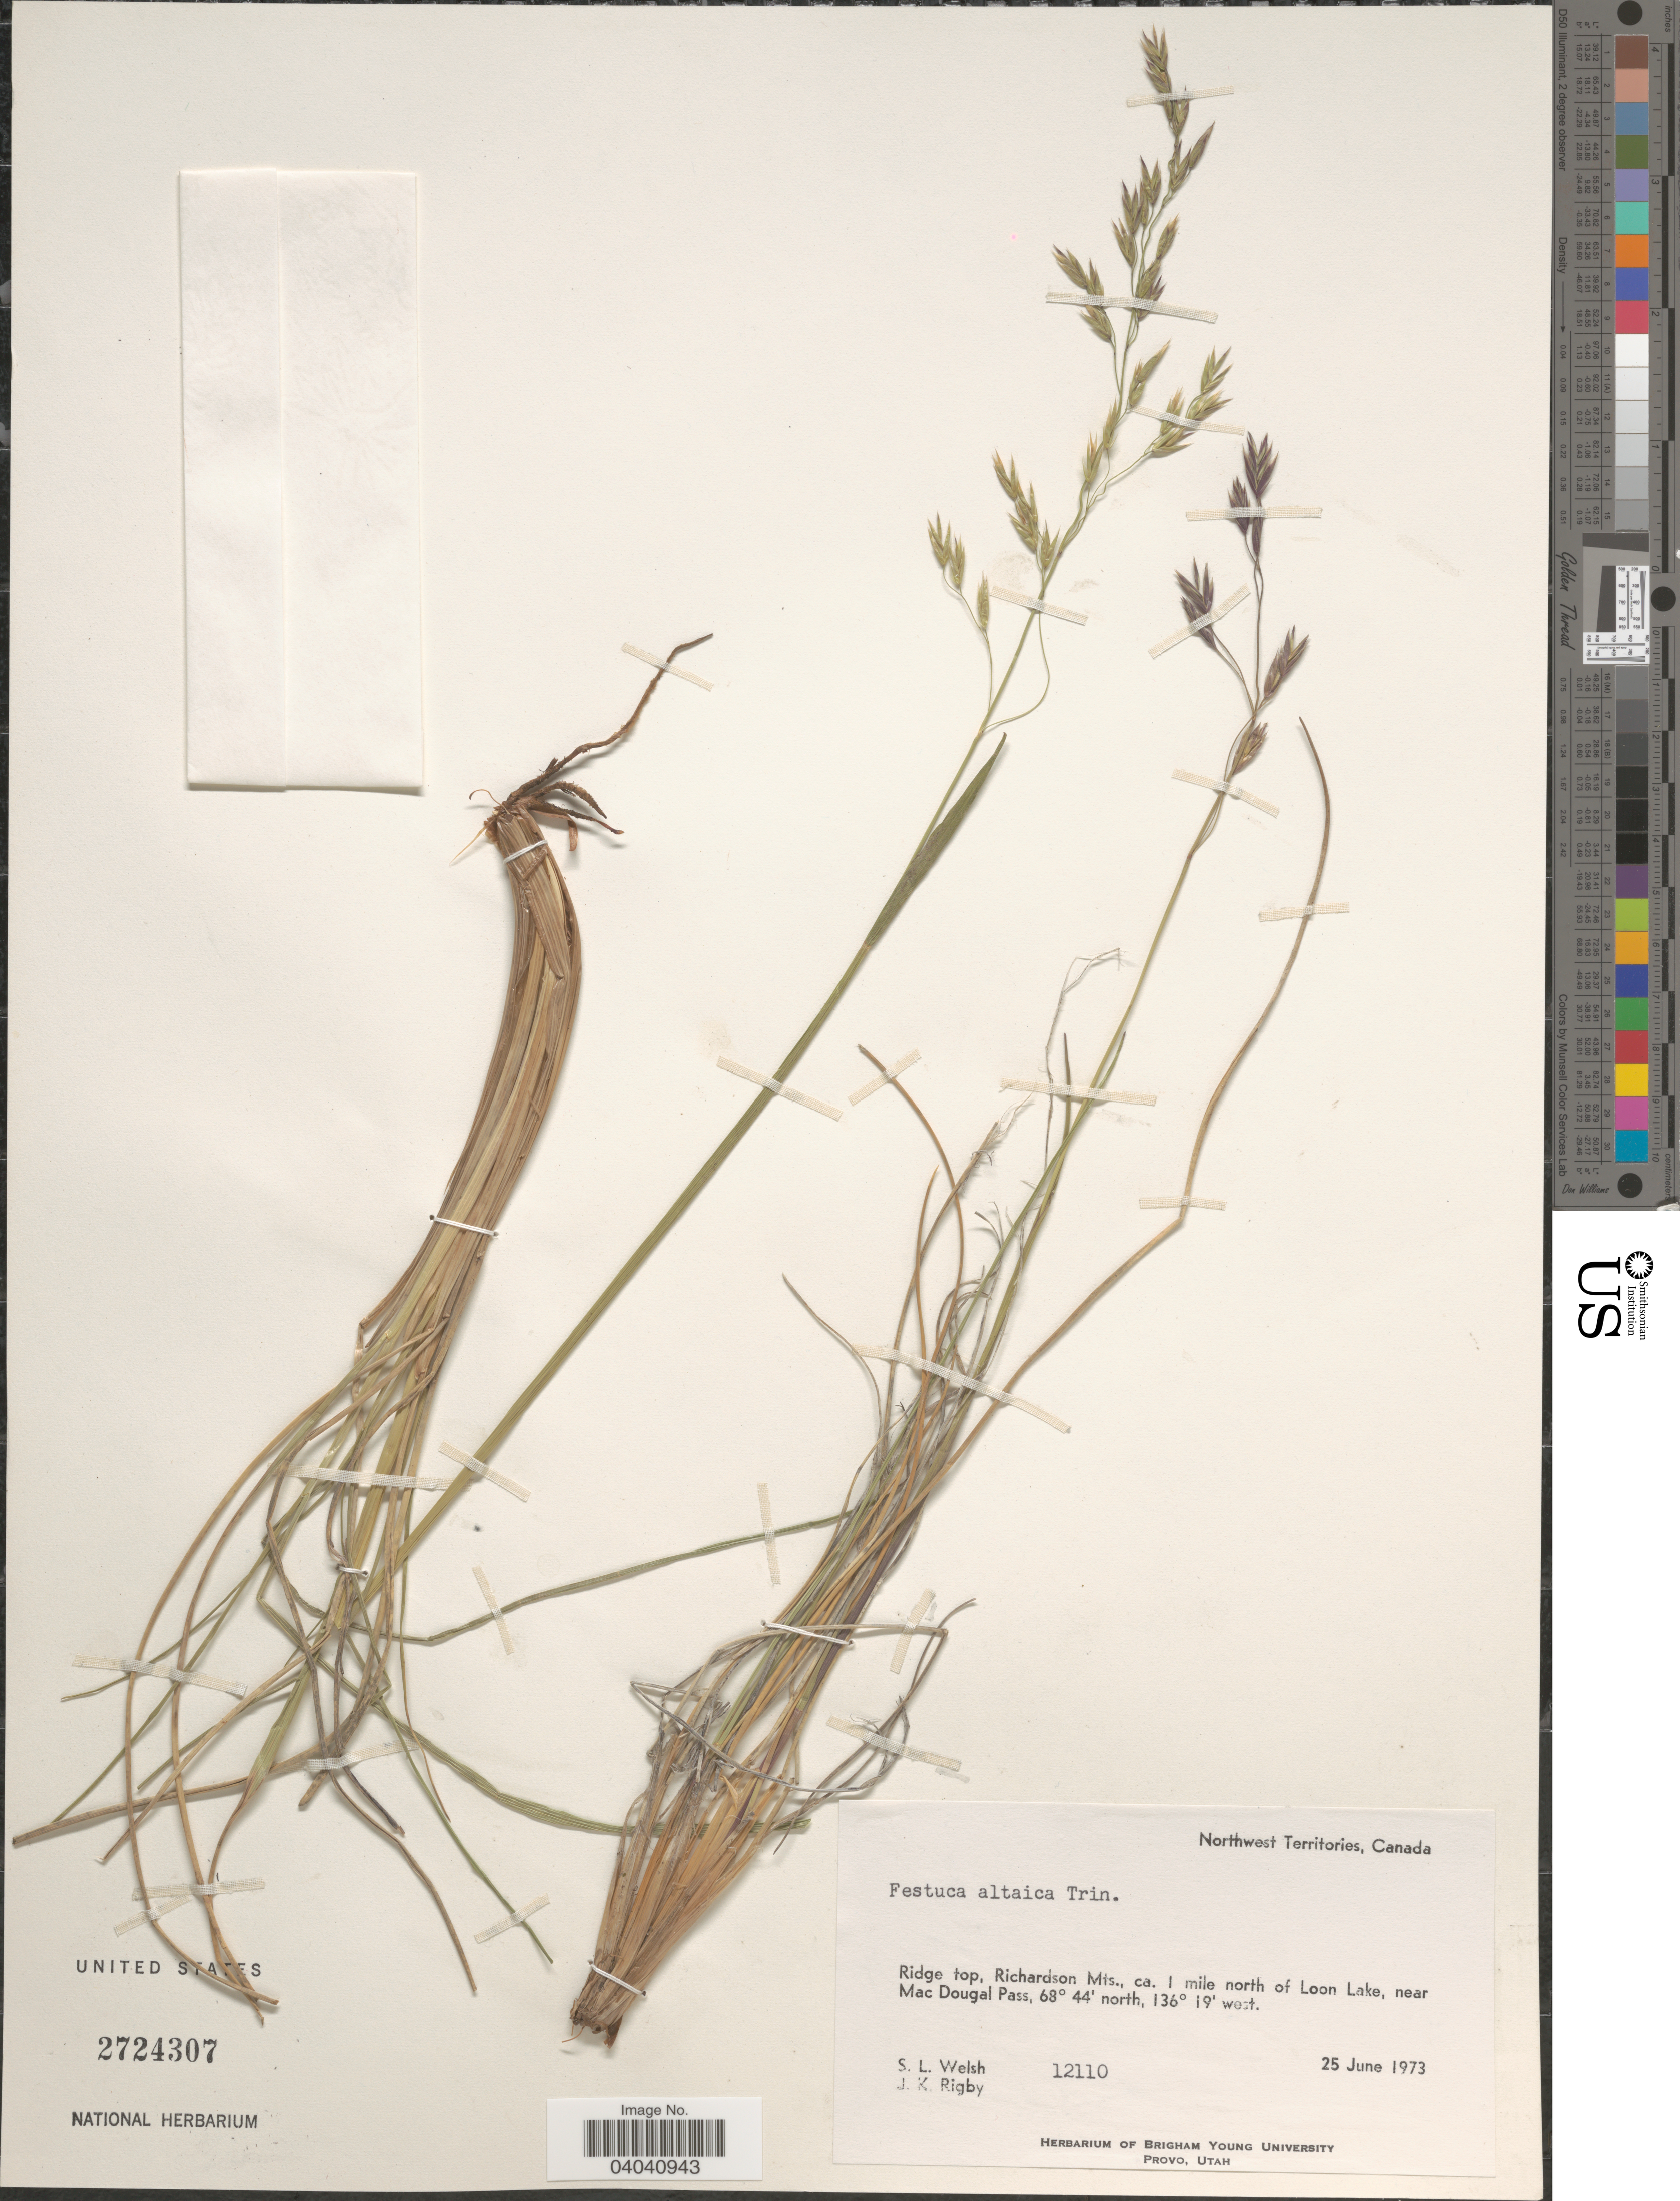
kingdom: Plantae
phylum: Tracheophyta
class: Liliopsida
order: Poales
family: Poaceae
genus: Festuca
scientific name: Festuca altaica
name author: Trin.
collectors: S. Welsh & J. Rigby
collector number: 12110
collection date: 1973-06-25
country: Canada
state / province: Northwest Territories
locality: Ridge top, Richardson Mts., ca. 1 mile north of Loon Lake, near Mac Dougal Pass.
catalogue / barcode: US 2724307